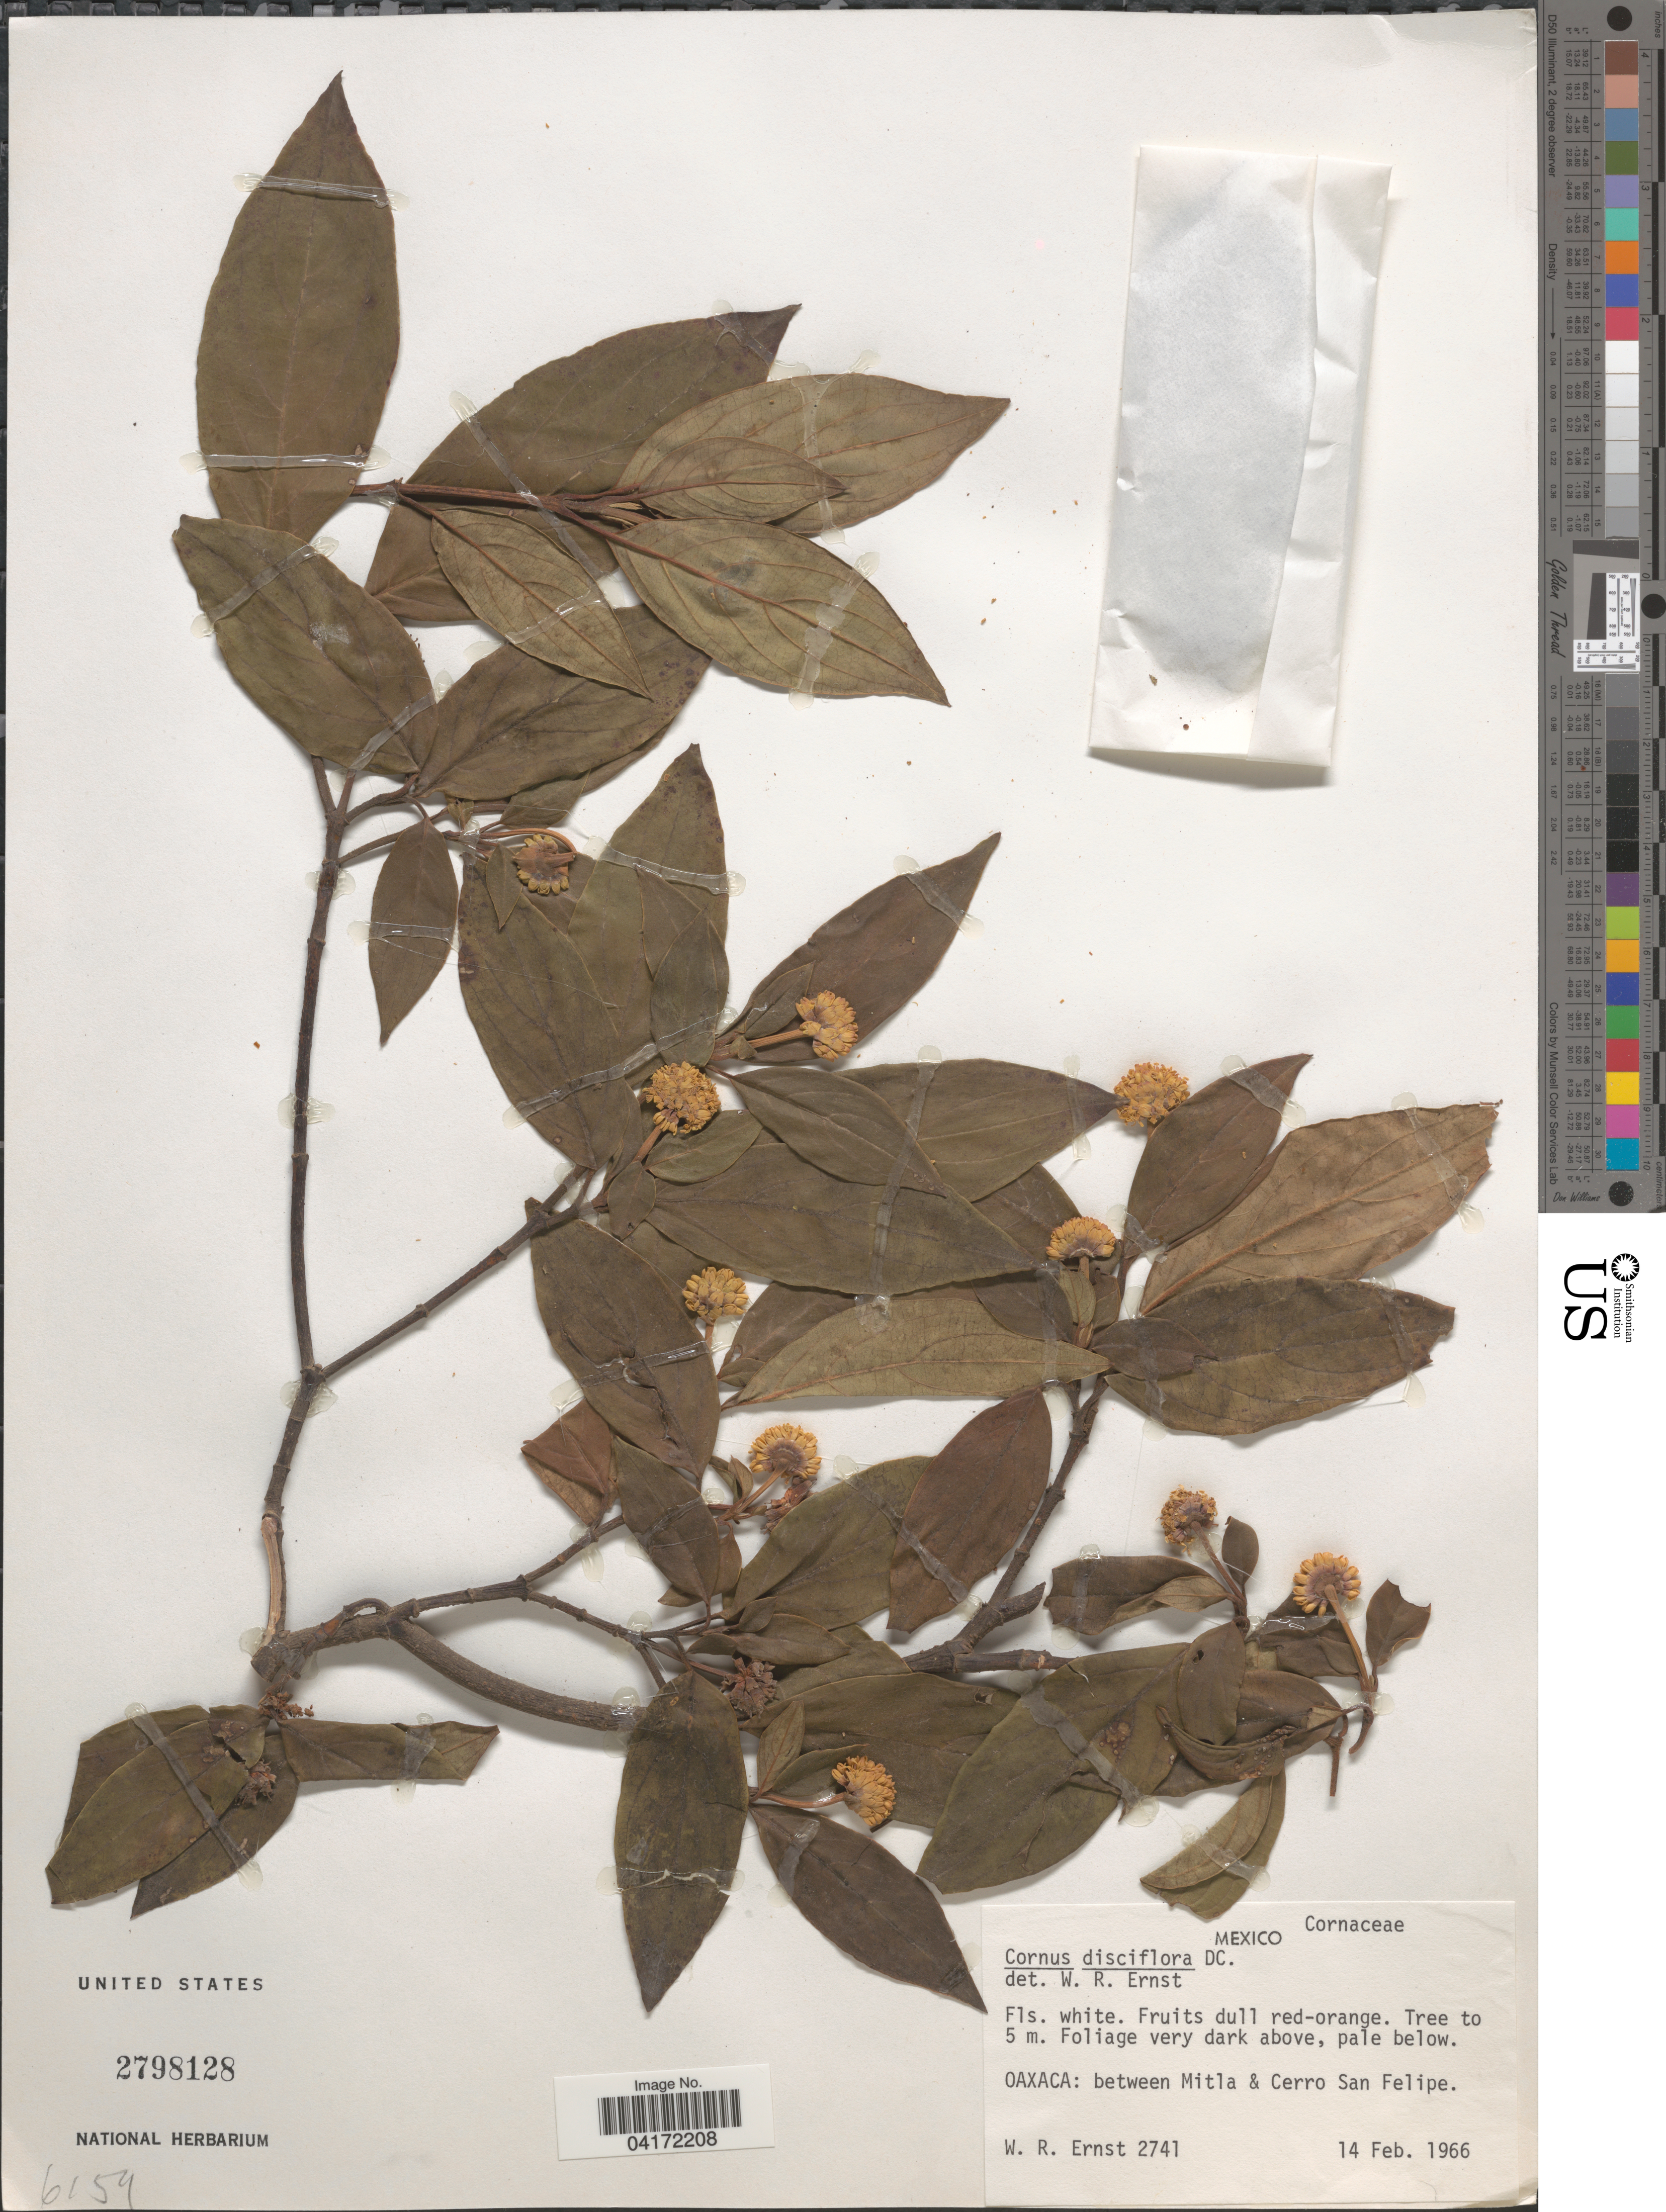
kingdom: Plantae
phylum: Tracheophyta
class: Magnoliopsida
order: Cornales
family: Cornaceae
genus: Cornus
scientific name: Cornus disciflora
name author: Moc. & Sessé ex DC.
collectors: W. R. Ernst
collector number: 2741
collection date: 1966-02-14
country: Mexico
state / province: Oaxaca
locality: Between Mitla & Cerro San Felipe.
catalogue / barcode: US 2798128